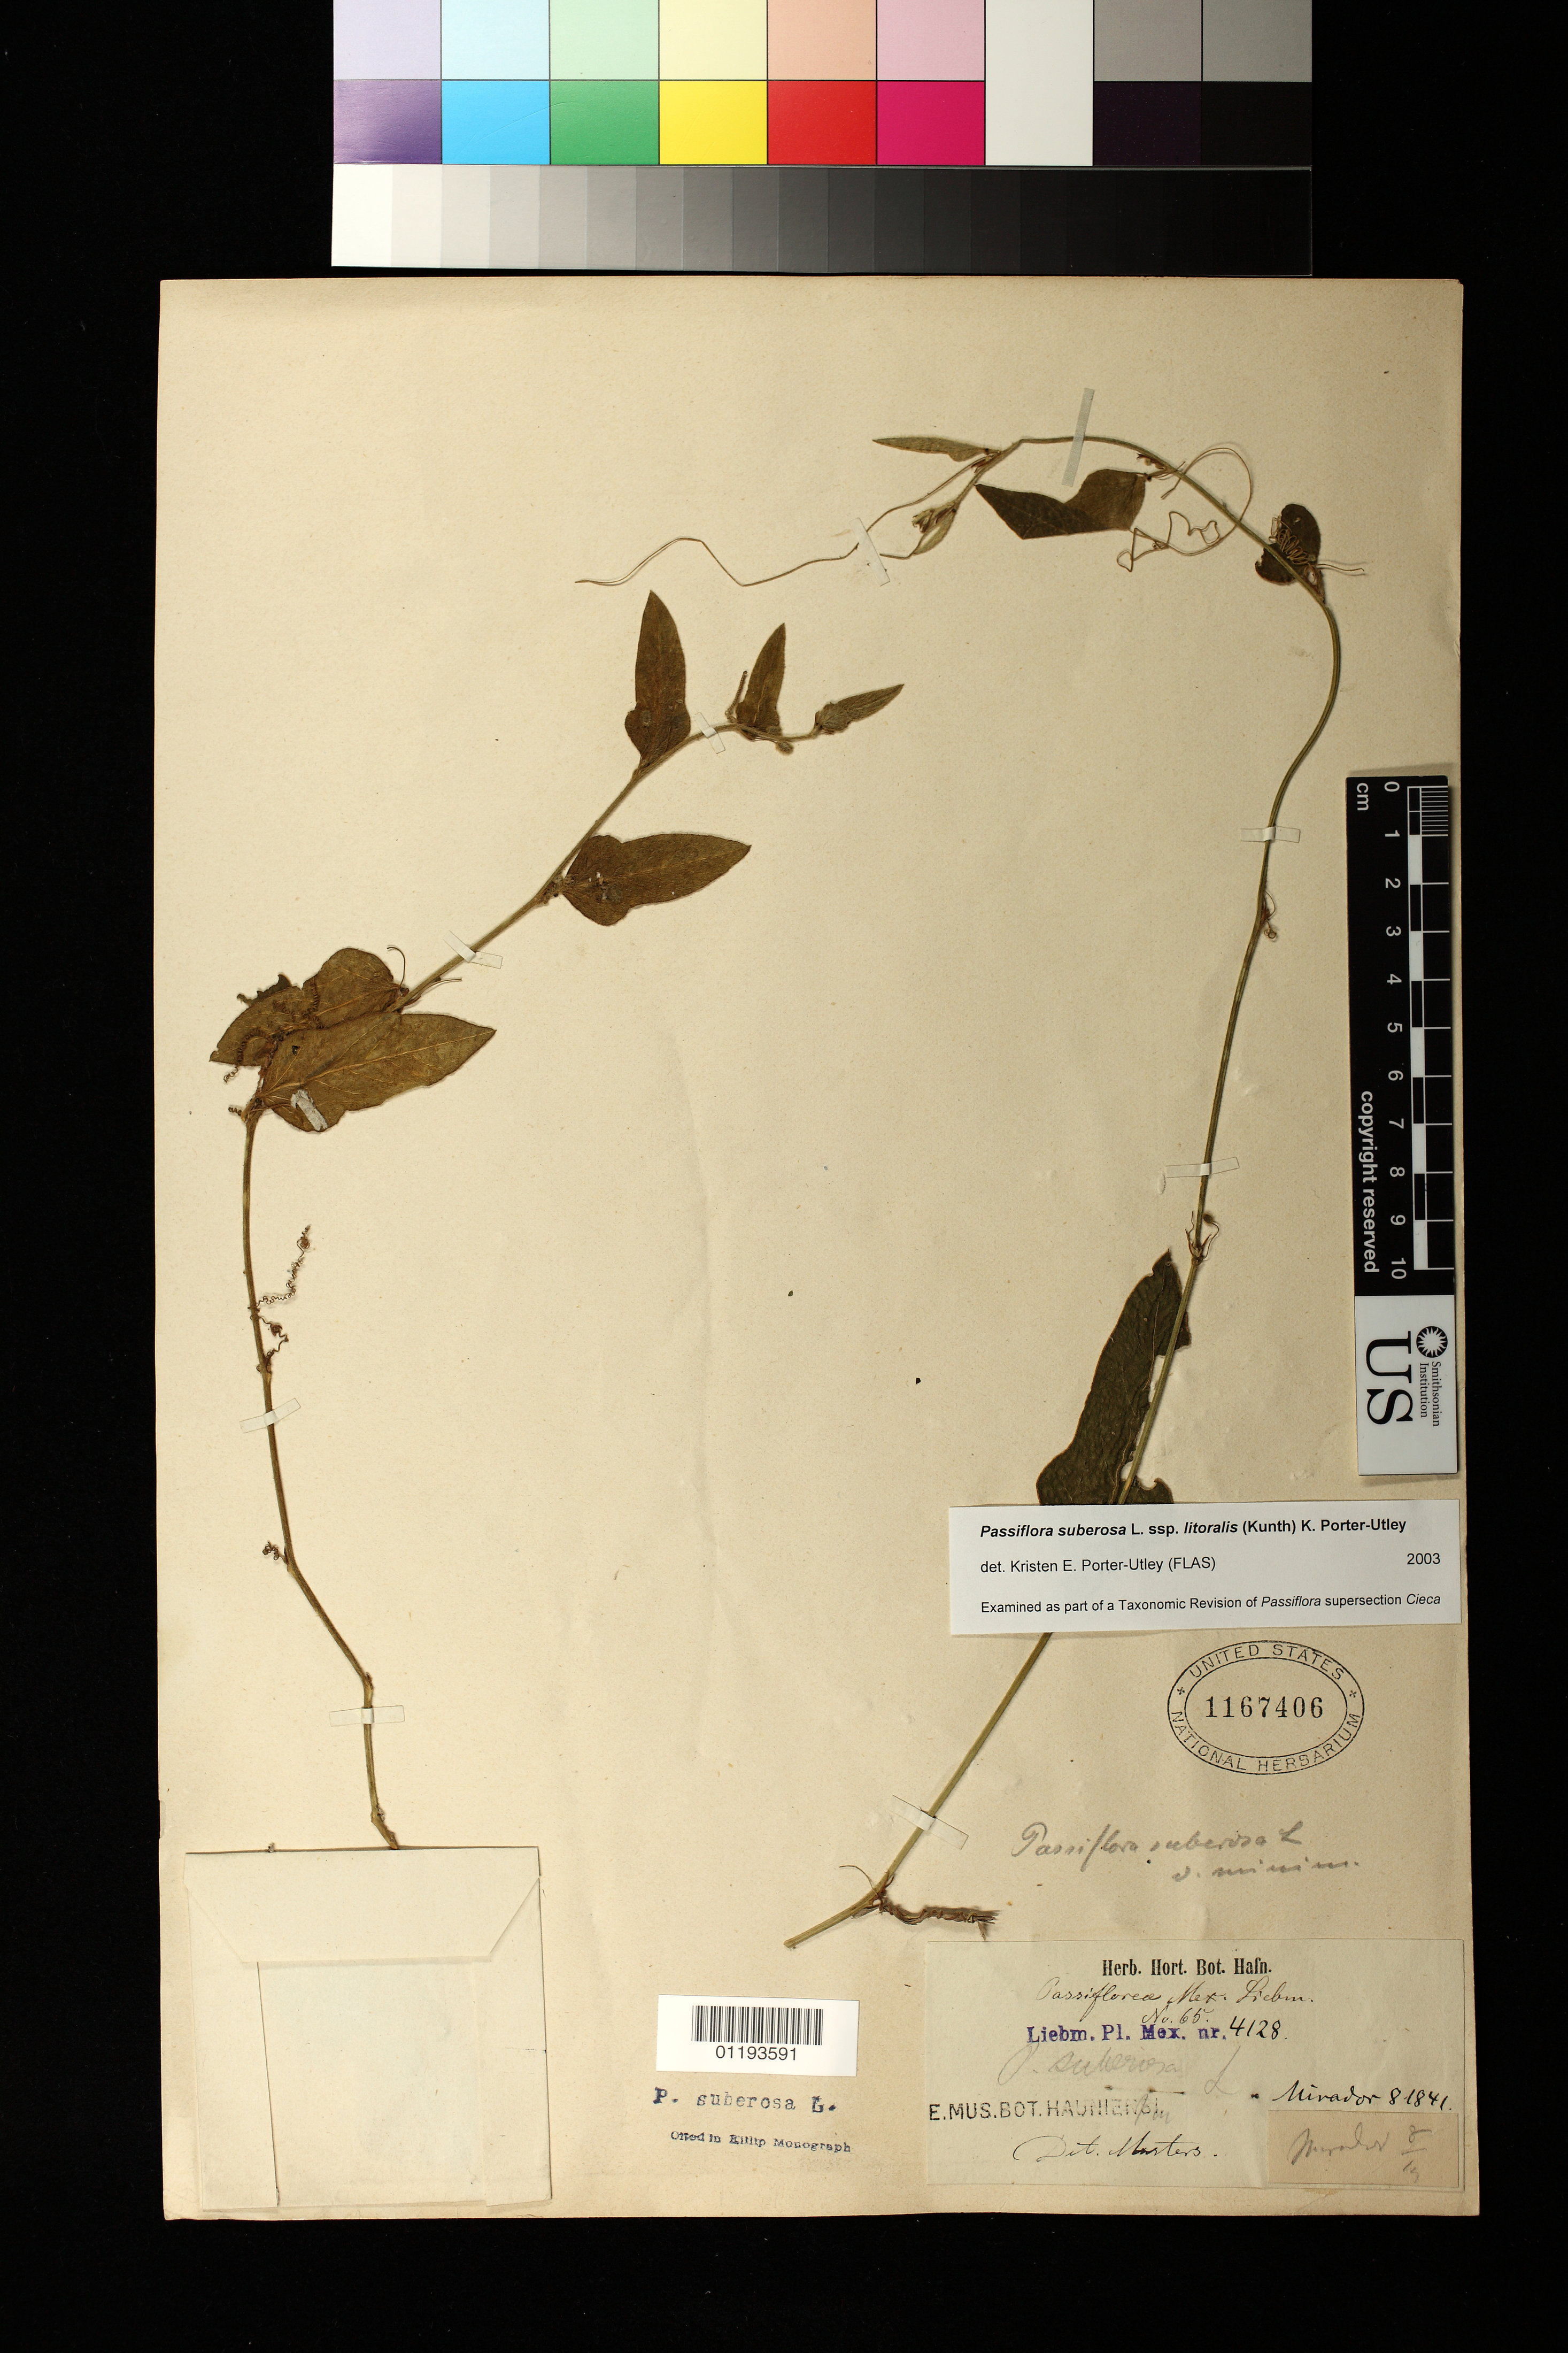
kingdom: Plantae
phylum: Tracheophyta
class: Magnoliopsida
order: Malpighiales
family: Passifloraceae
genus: Passiflora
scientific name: Passiflora suberosa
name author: L.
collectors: Mirador, --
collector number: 65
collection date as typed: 1841-08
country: Mexico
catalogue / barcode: US 1167406